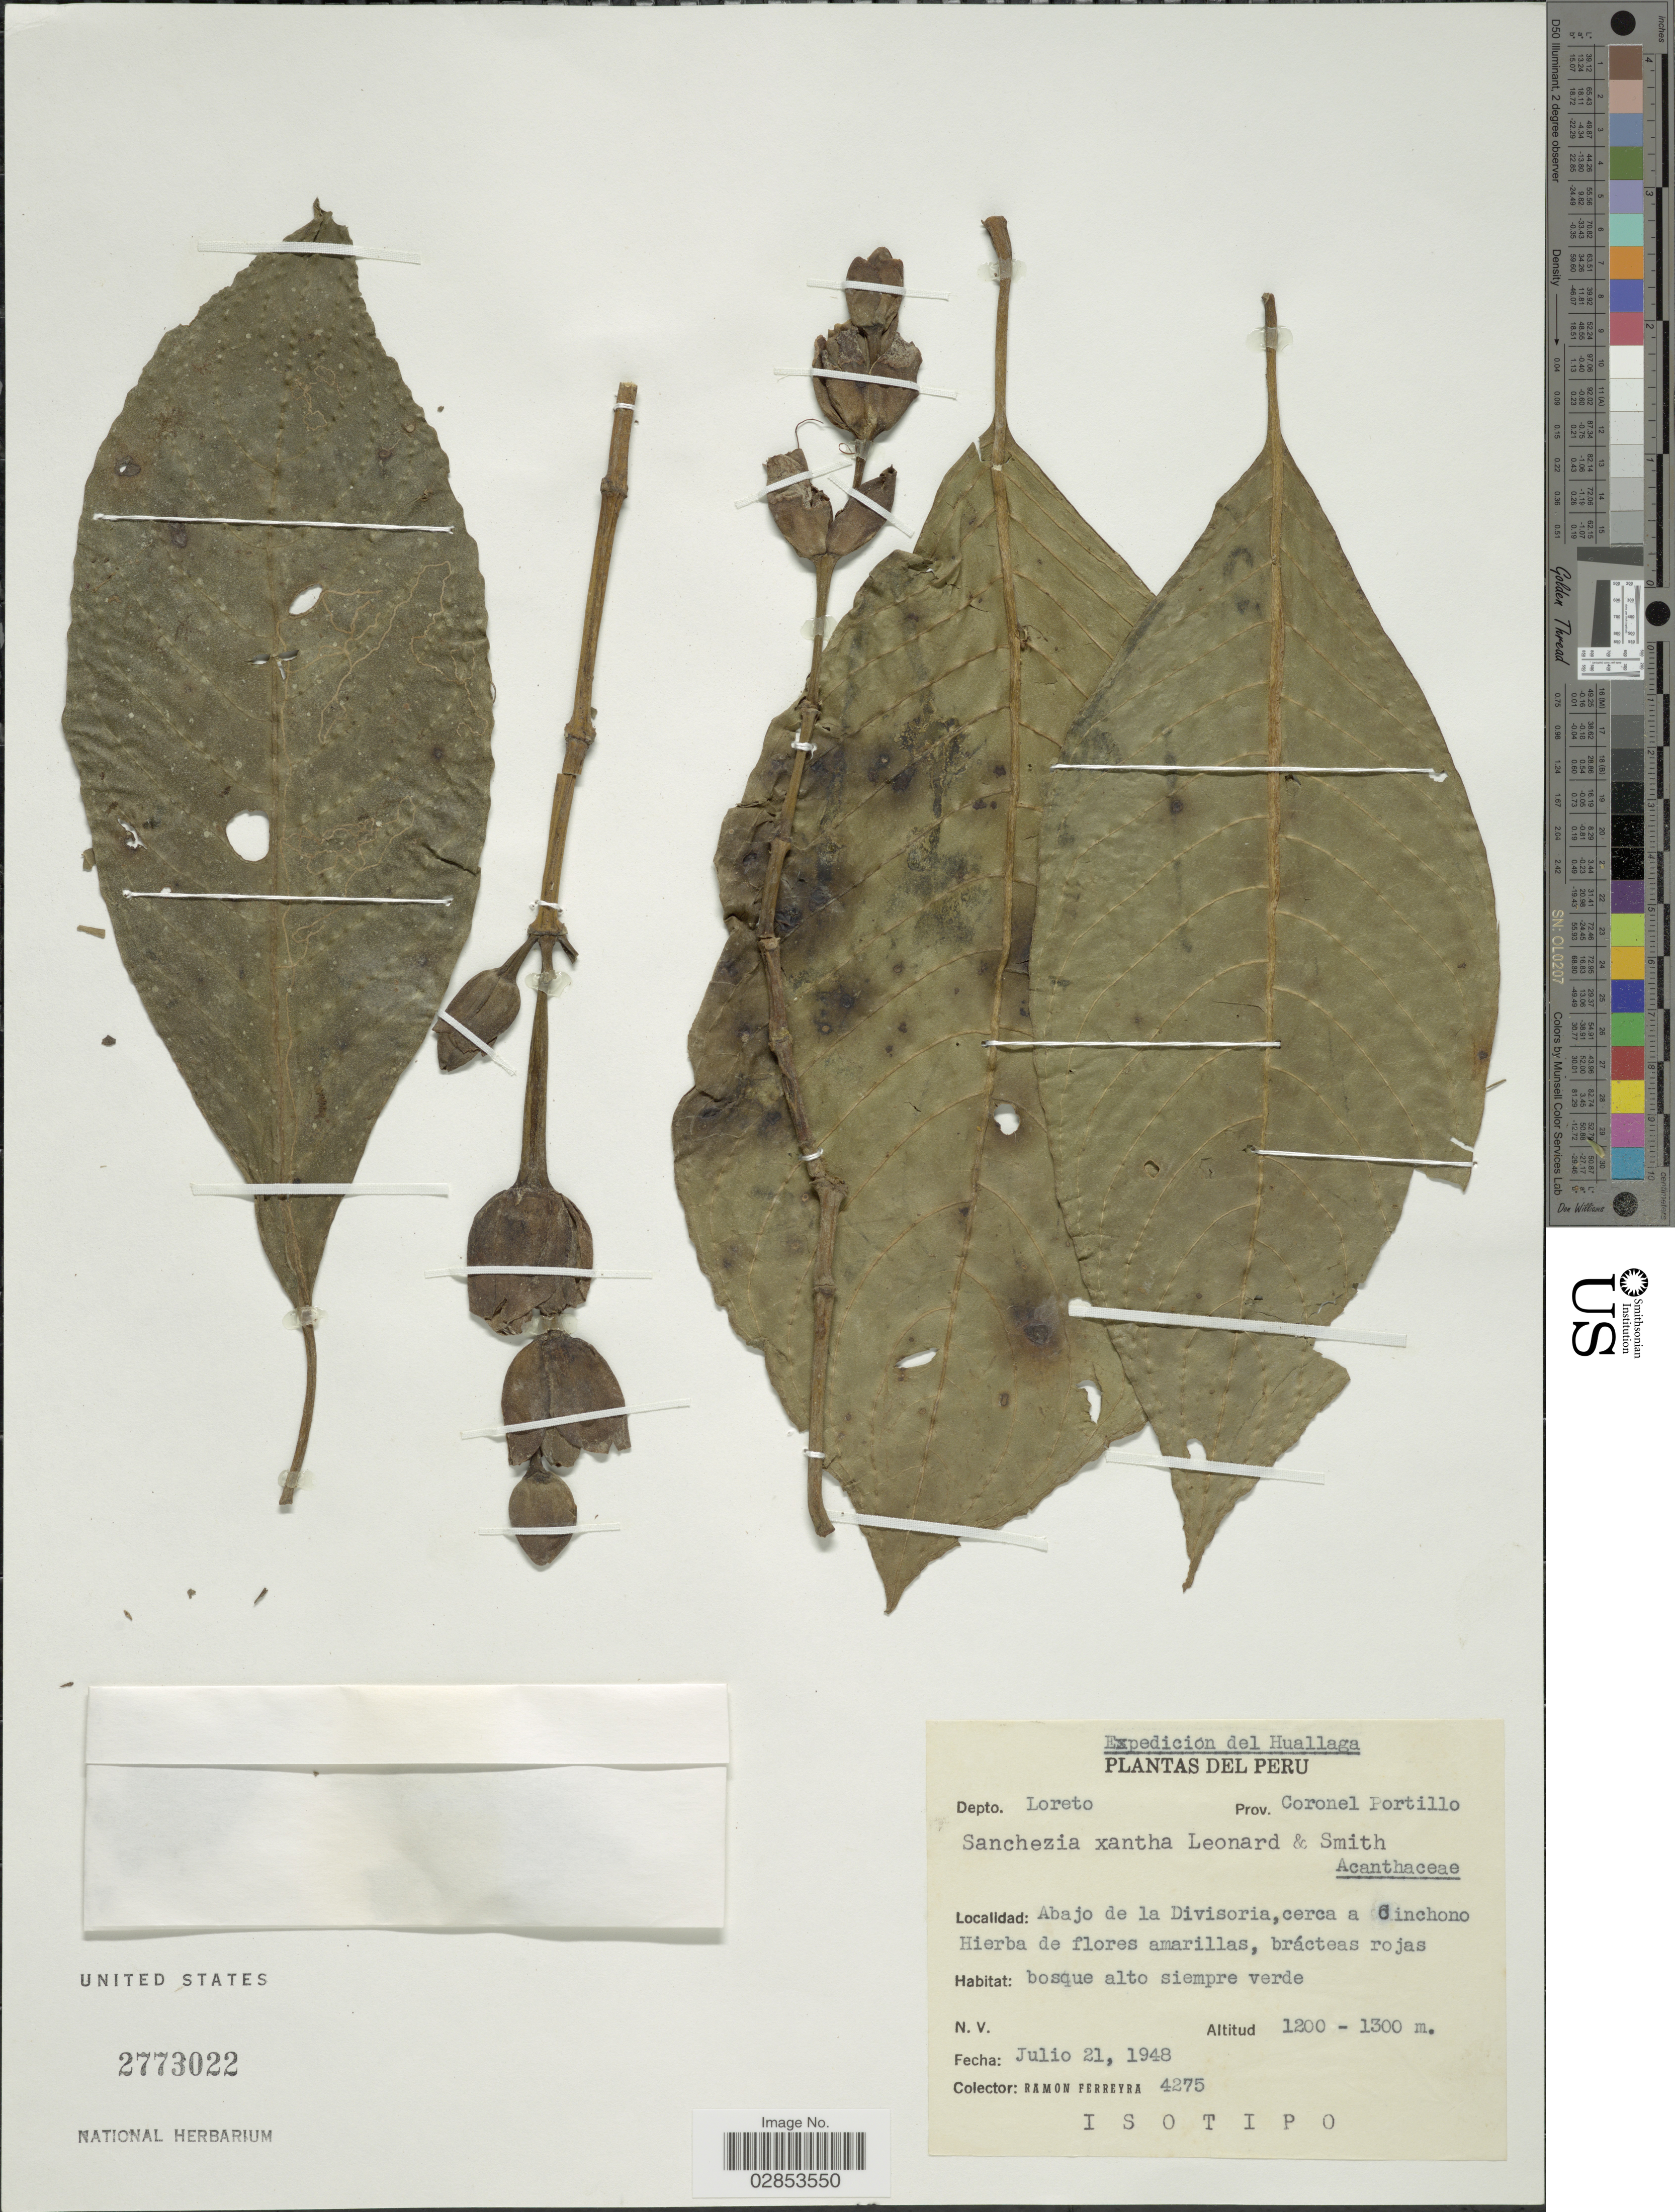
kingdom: Plantae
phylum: Tracheophyta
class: Magnoliopsida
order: Lamiales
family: Acanthaceae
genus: Sanchezia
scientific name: Sanchezia xantha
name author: Leonard & L.B. Sm.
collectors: R. A. Ferreyra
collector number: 4275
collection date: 1948-07-21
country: Peru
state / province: Loreto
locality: Depto. Loreto. Prov. Coronel Portillo. Abajo de la Divisoria, cerca a Cinchono. Huallaga.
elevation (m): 1200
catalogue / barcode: US 2773022